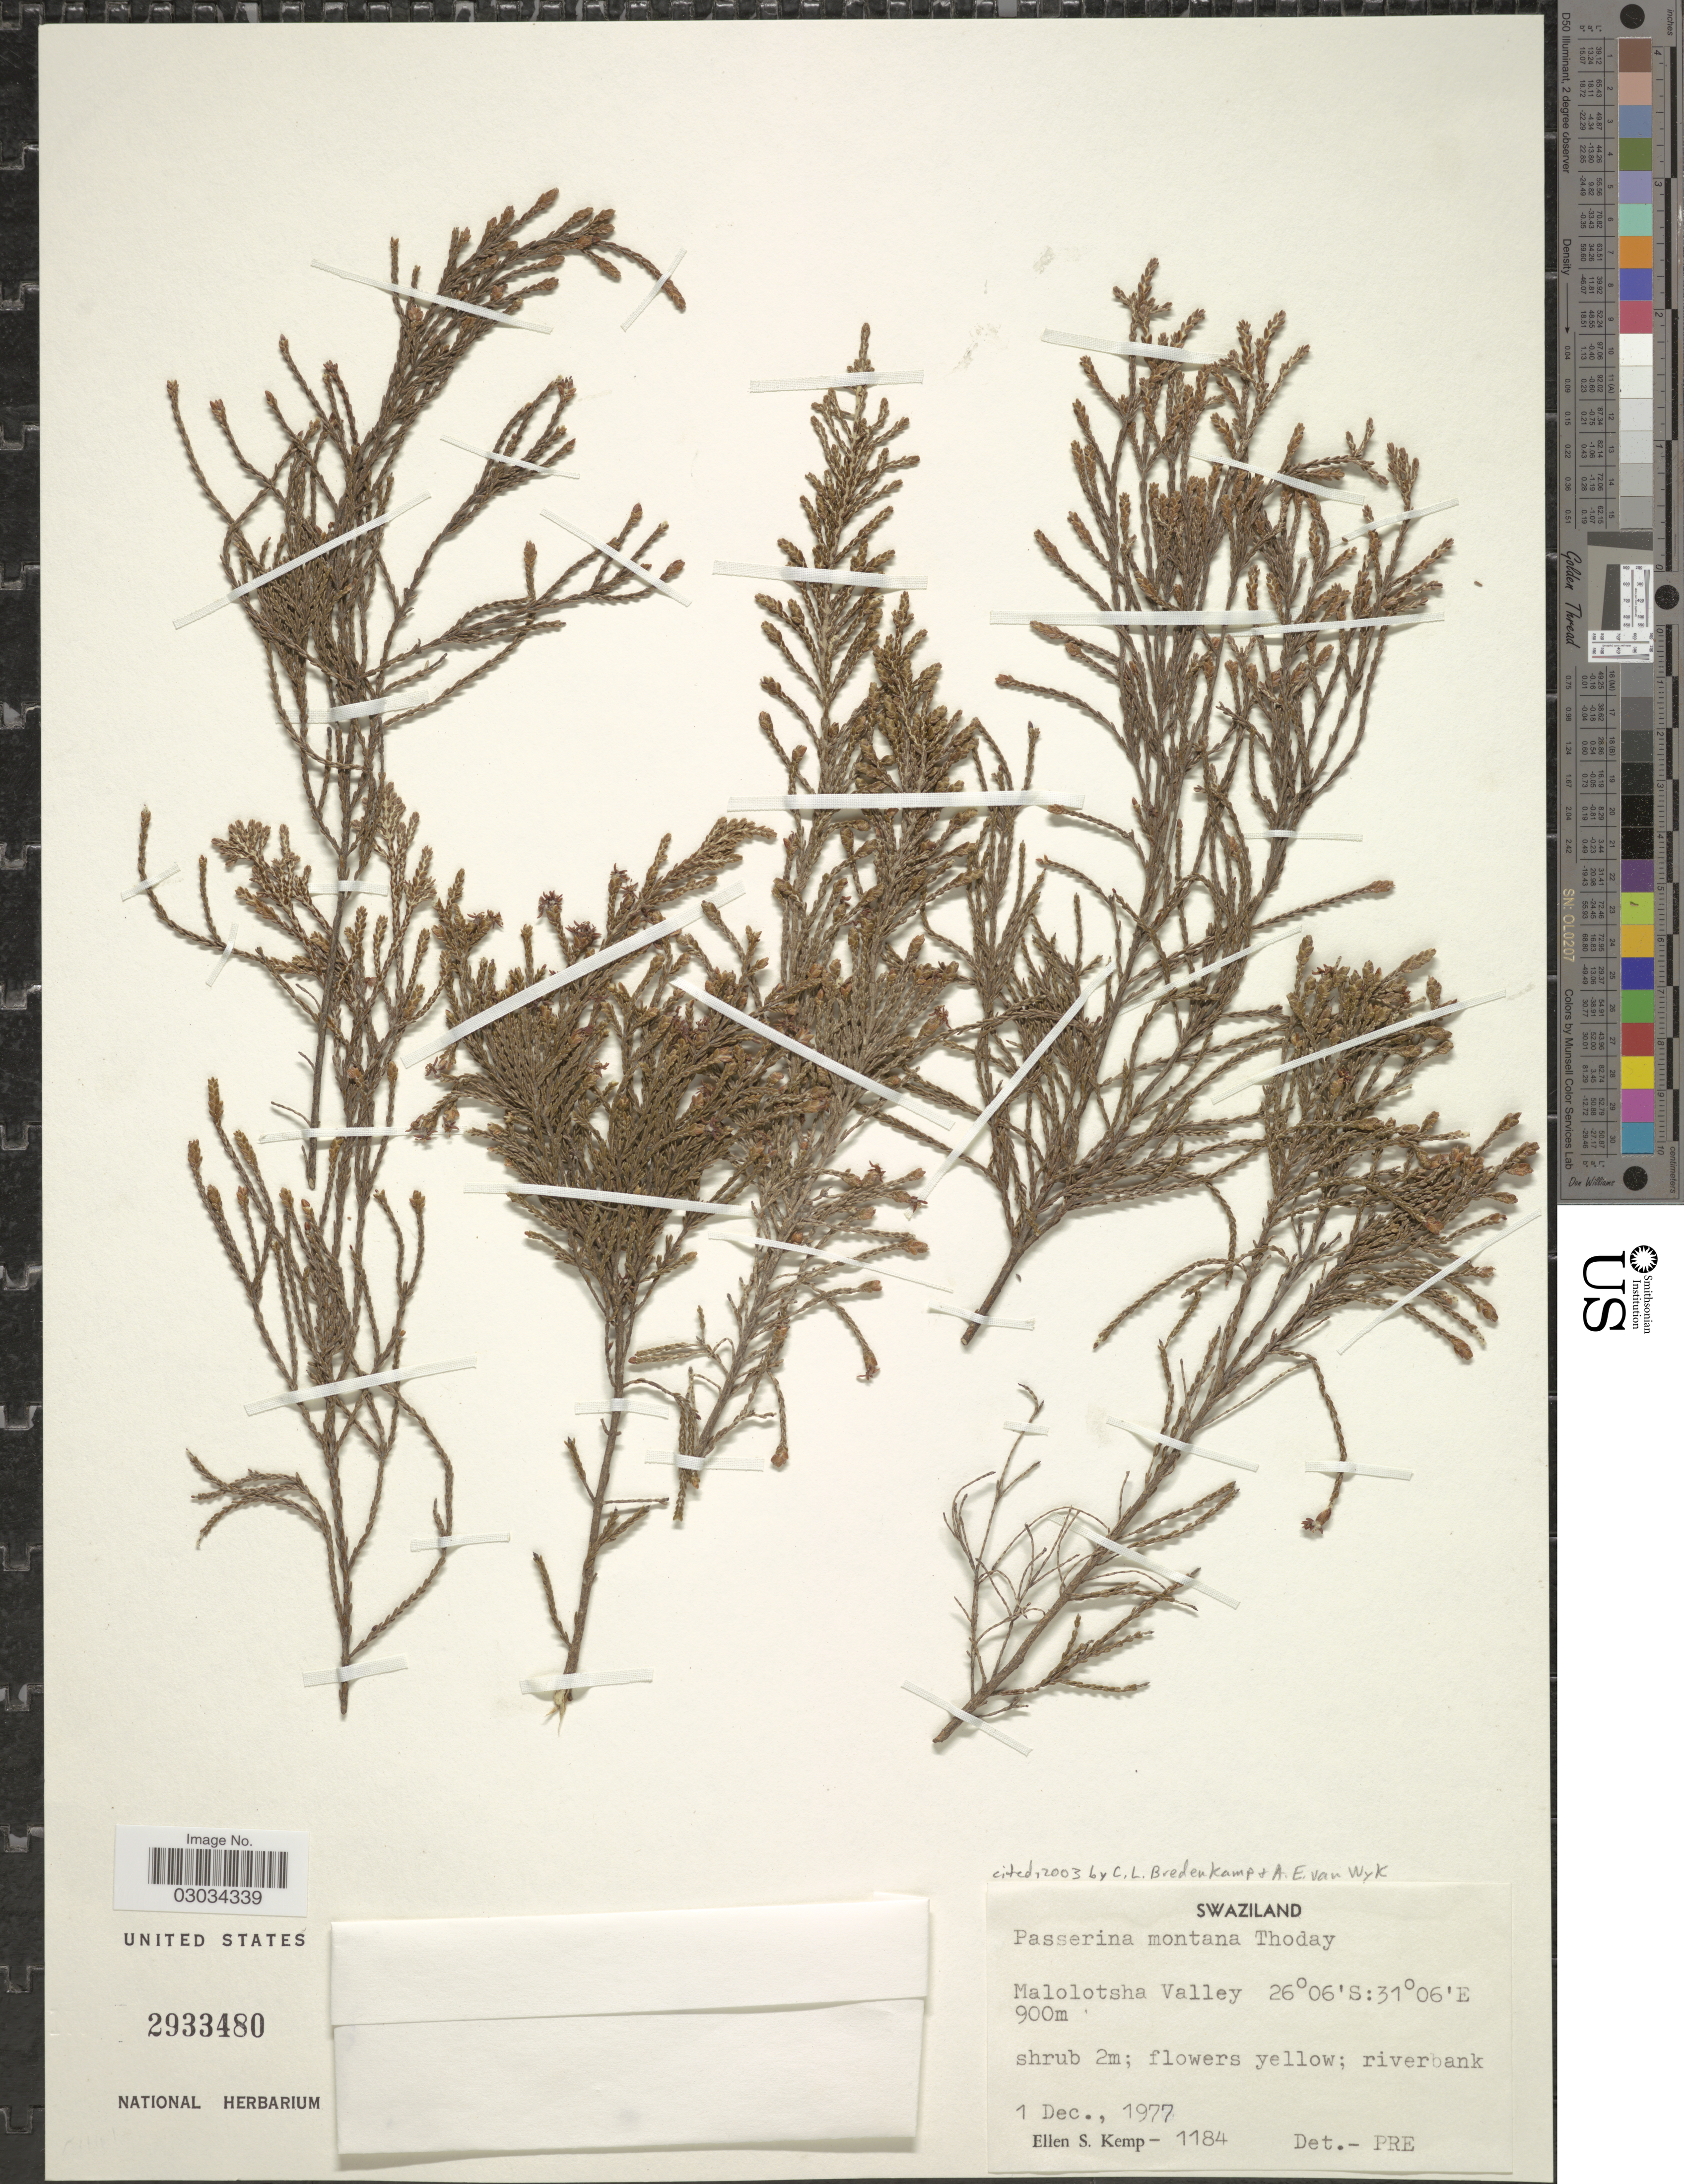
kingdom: Plantae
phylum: Tracheophyta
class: Magnoliopsida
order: Malvales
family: Thymelaeaceae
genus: Passerina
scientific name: Passerina montana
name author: Thoday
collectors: E. S. Kemp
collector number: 1184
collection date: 1977-12-01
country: Eswatini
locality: Malolotsha Valley.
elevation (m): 900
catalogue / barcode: US 2933480